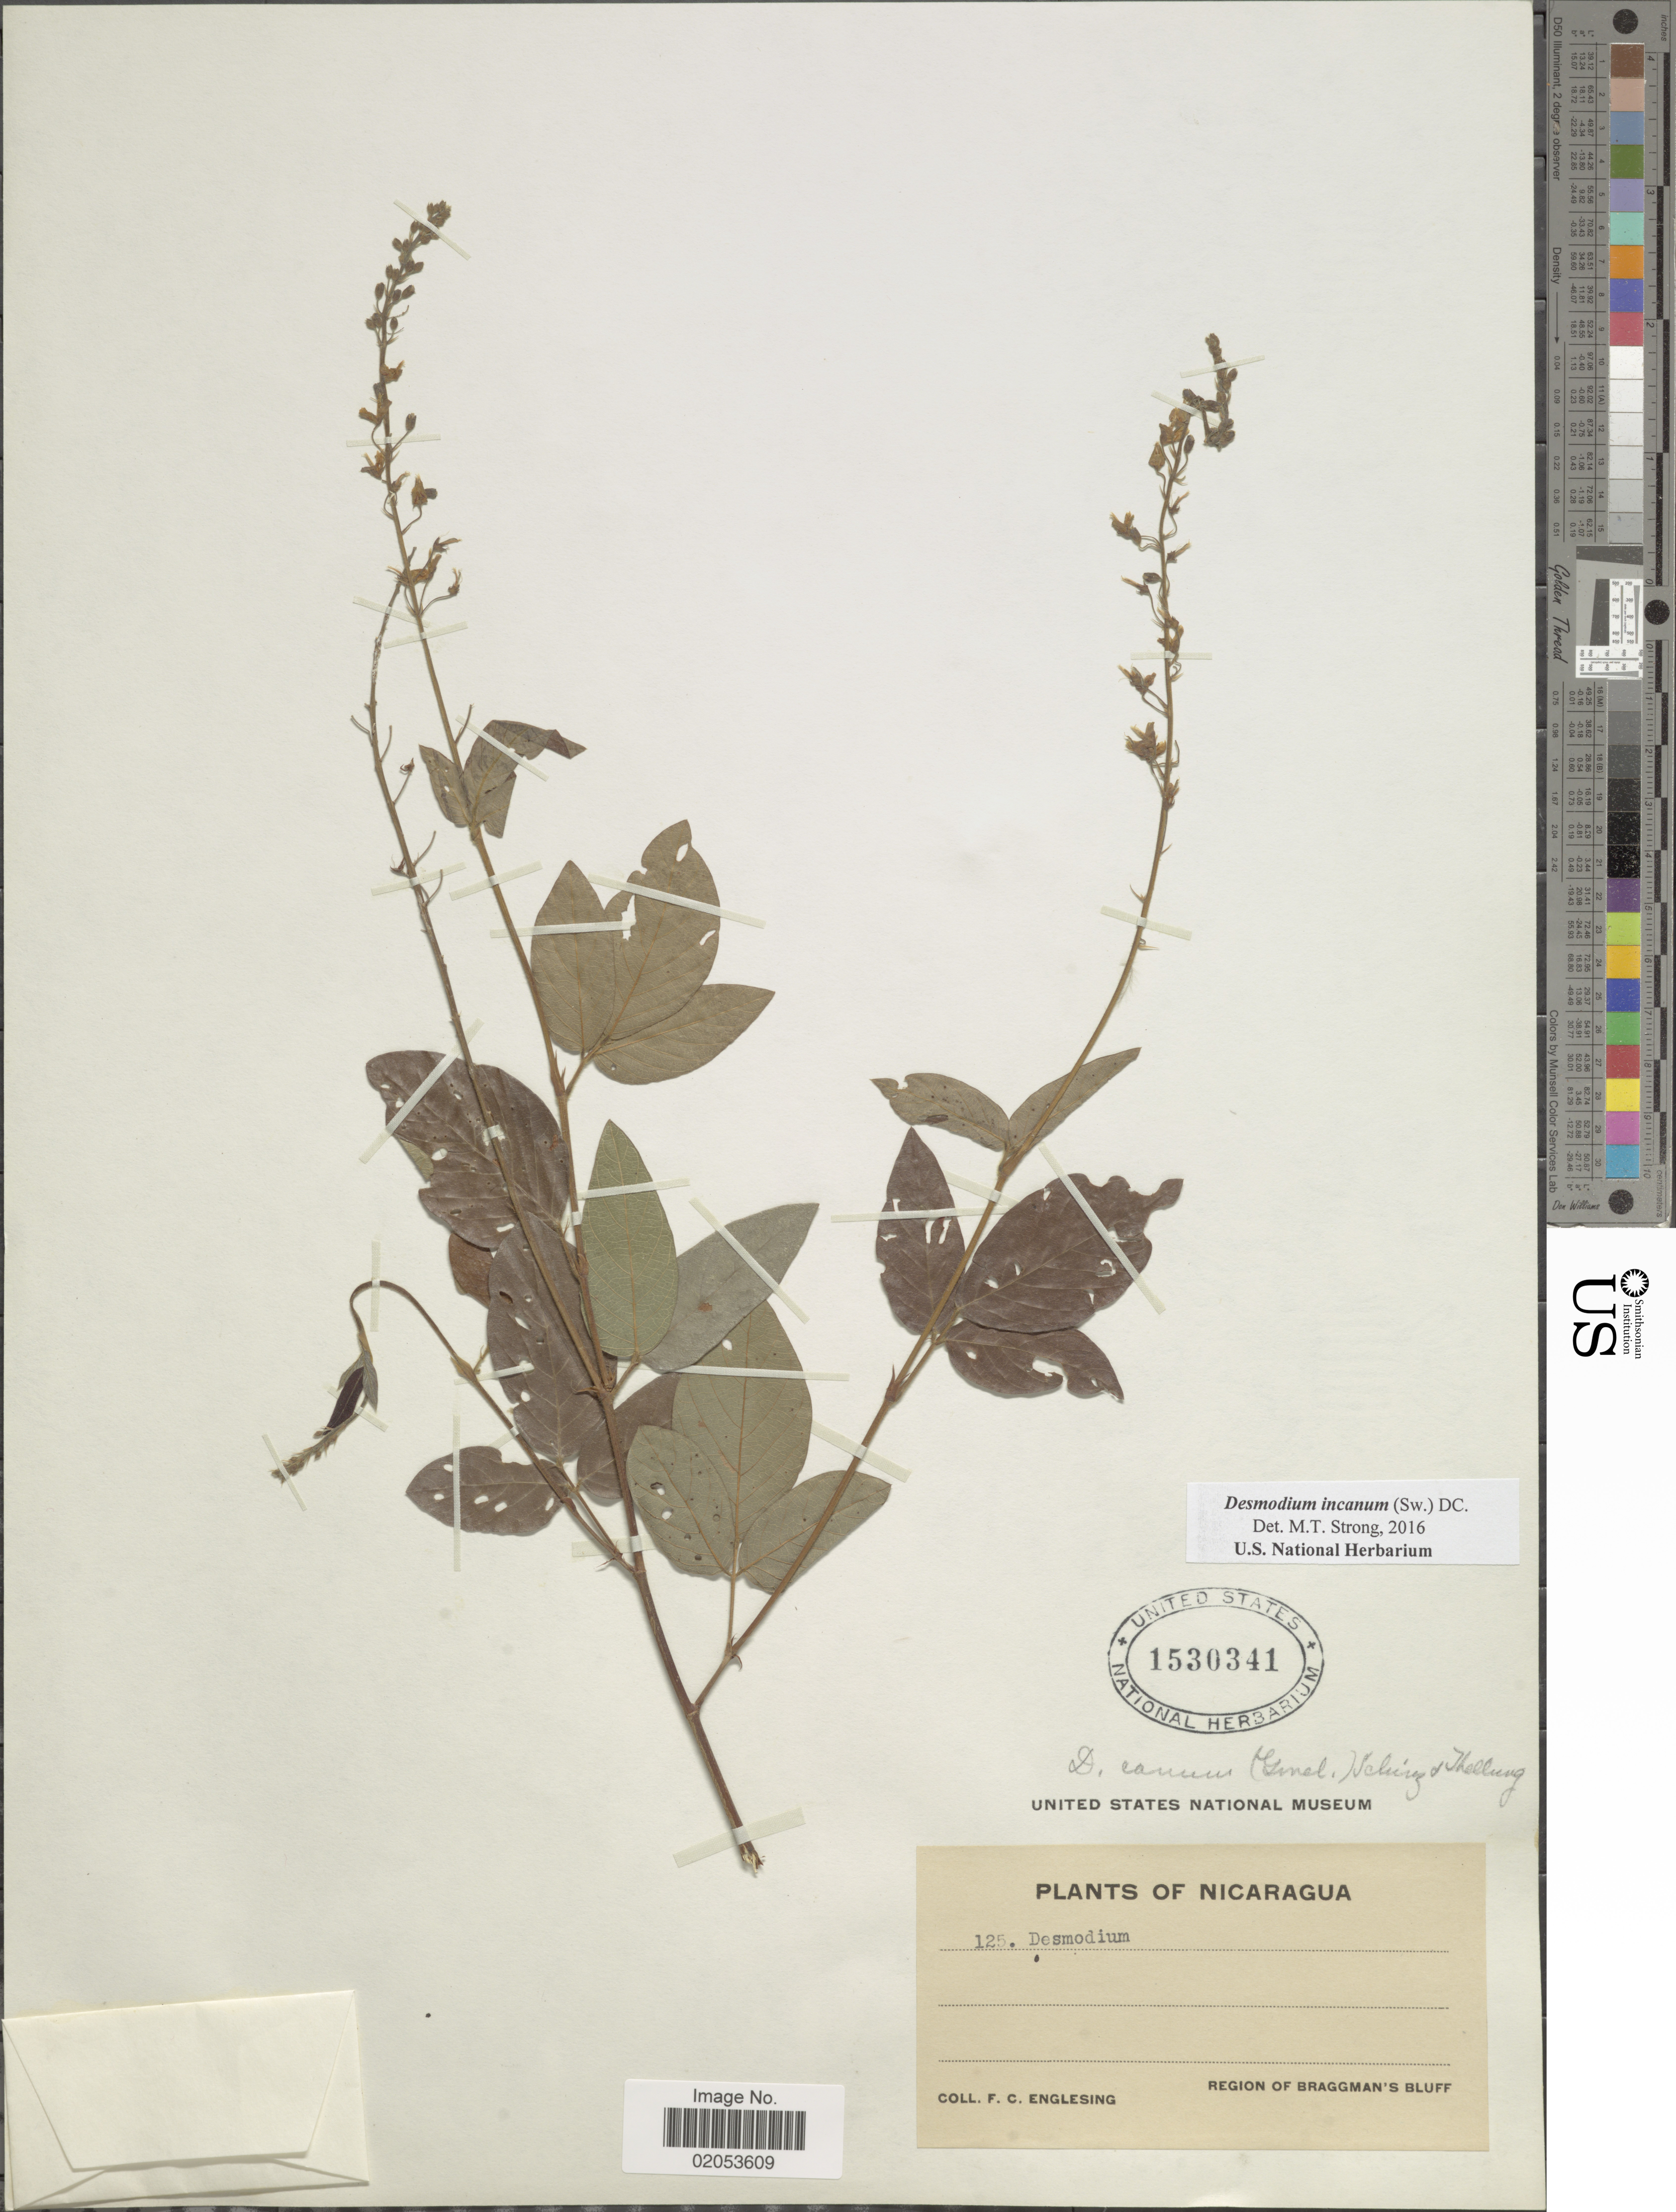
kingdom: Plantae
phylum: Tracheophyta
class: Magnoliopsida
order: Fabales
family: Fabaceae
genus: Desmodium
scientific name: Desmodium incanum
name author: (Sw.) DC.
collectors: F. Englesing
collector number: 125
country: Nicaragua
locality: Region of Braggman's Bluff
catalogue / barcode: US 1530341